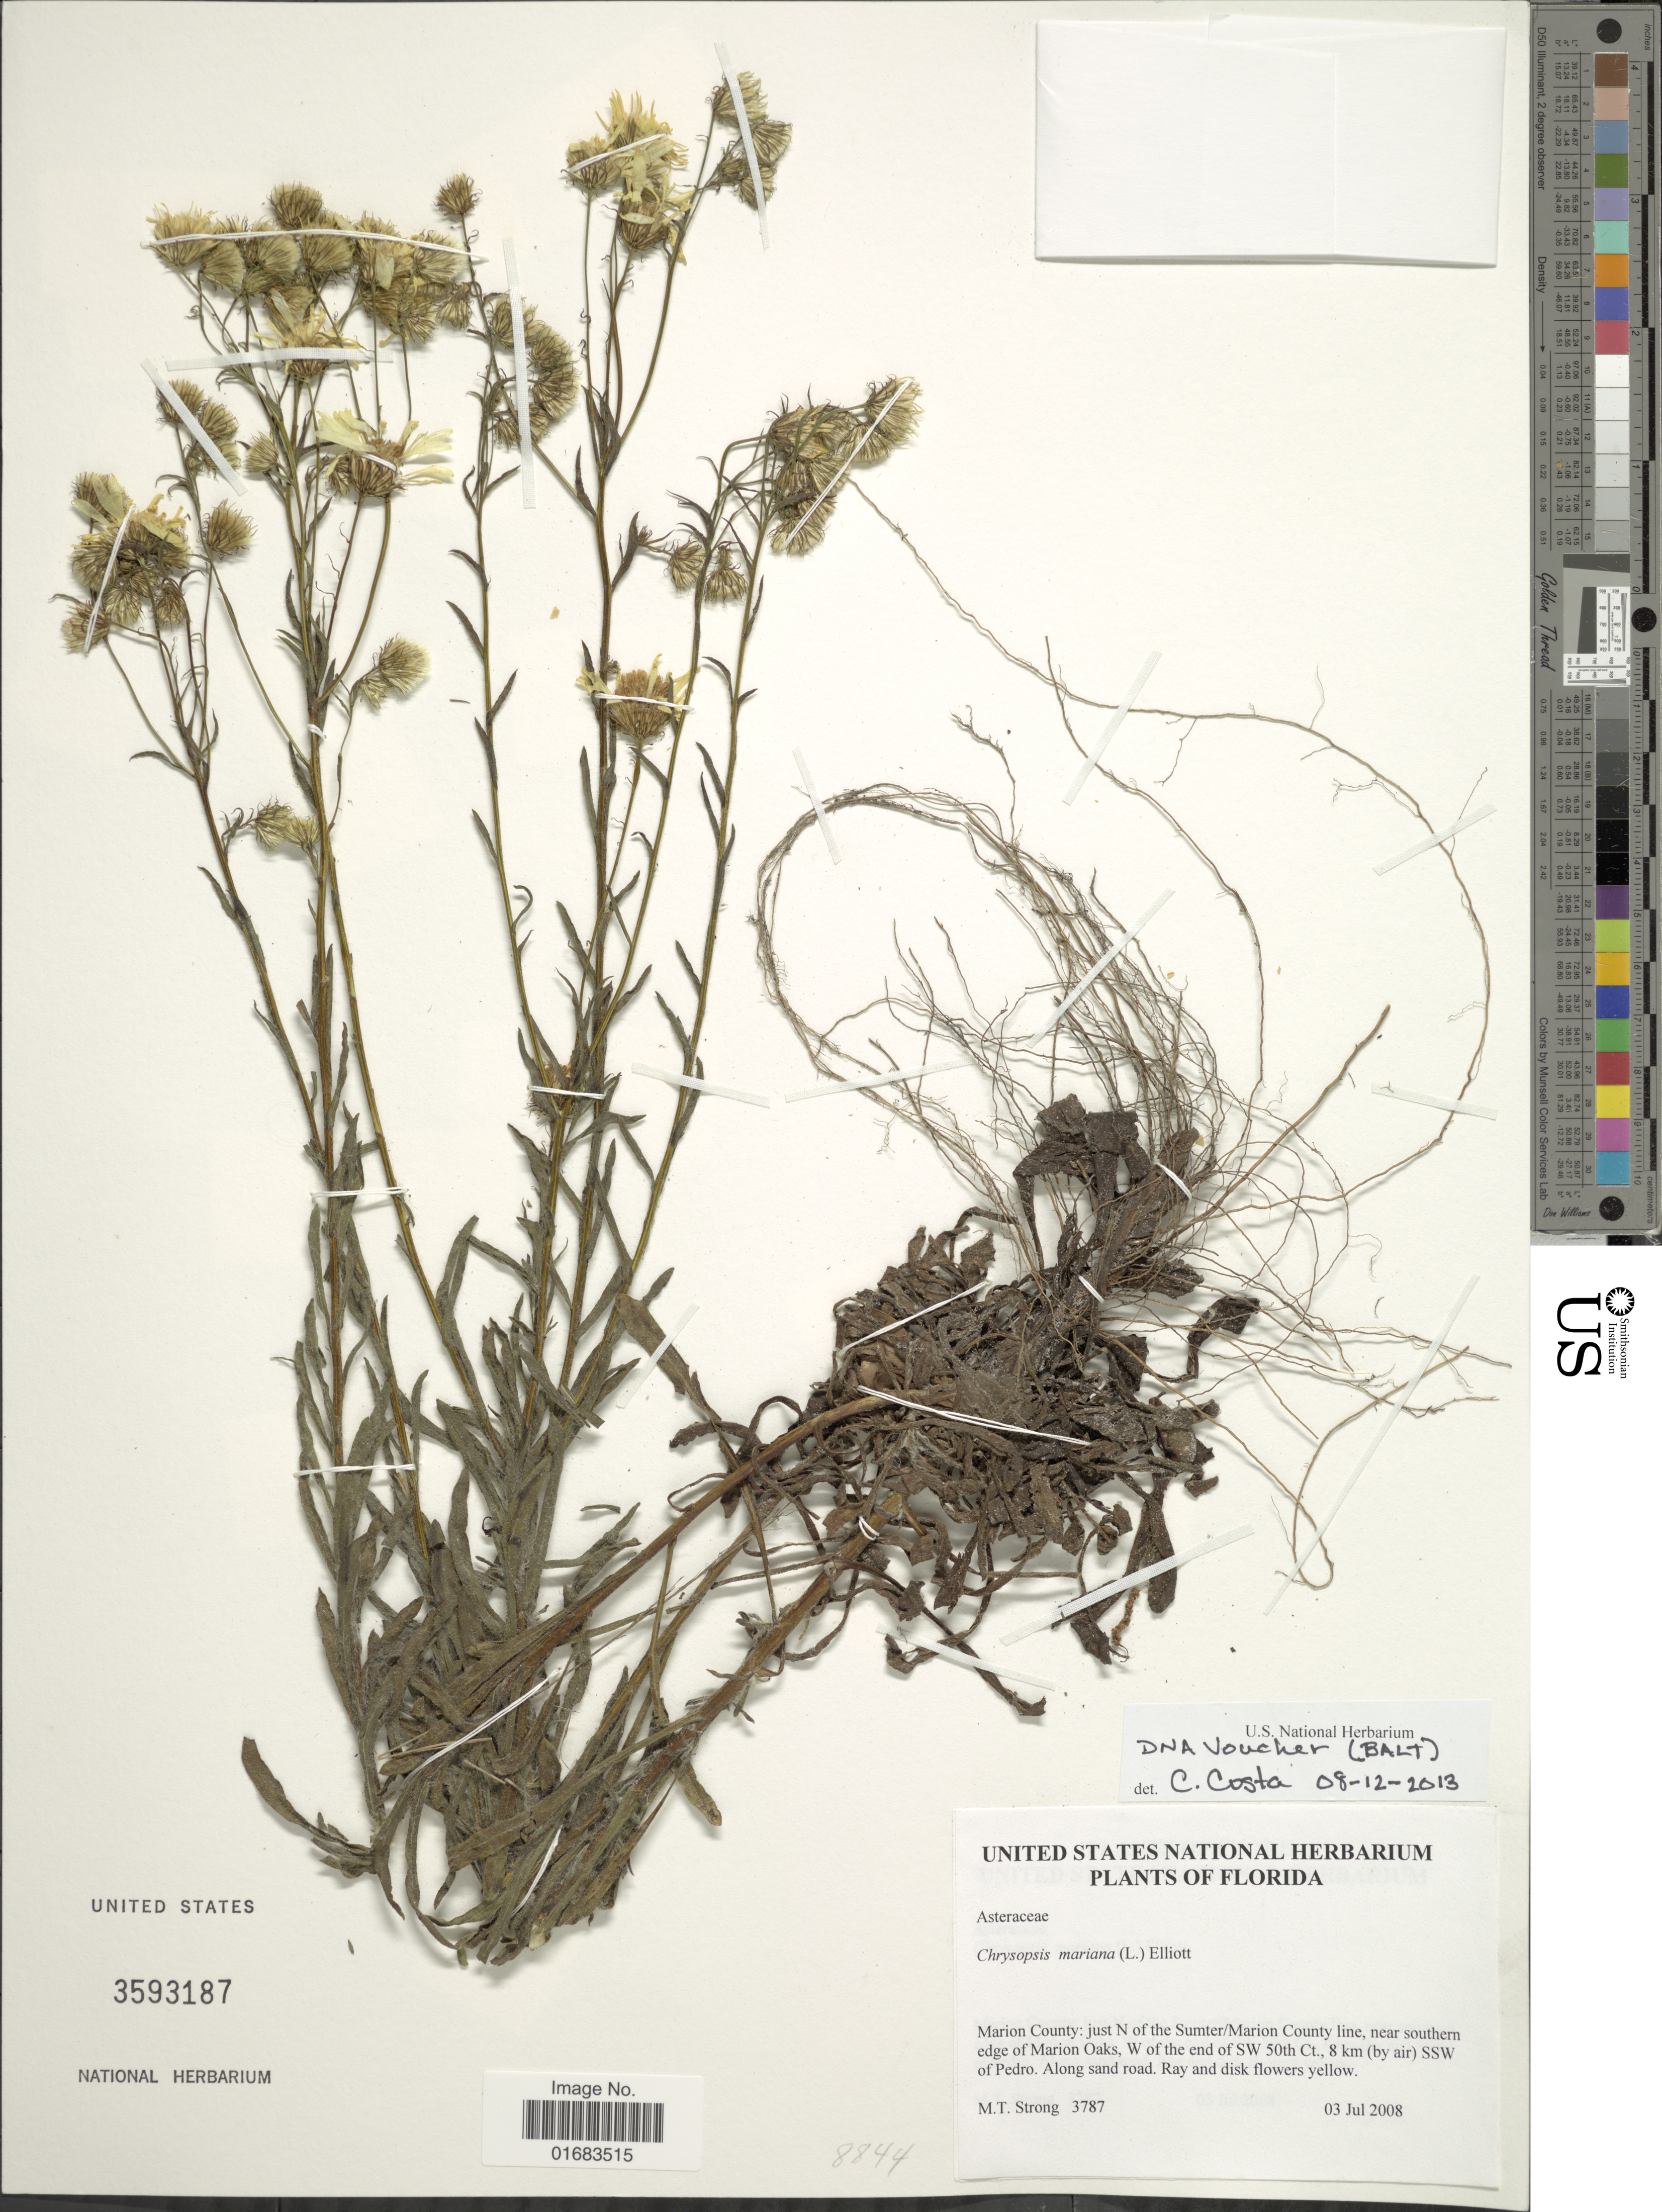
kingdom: Plantae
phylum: Tracheophyta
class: Magnoliopsida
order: Asterales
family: Asteraceae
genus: Chrysopsis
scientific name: Chrysopsis mariana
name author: (L.) Elliott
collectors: M. T. Strong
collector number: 3787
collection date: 2008-07-03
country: United States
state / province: Florida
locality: Marion County: just N of the Sumter/Marion County line, near southern edge of Marion Oaks, W of the end of SW 50th Ct., 8 km ( by air ) SSW of Pedro. Along sand road.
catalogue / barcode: US 3593187